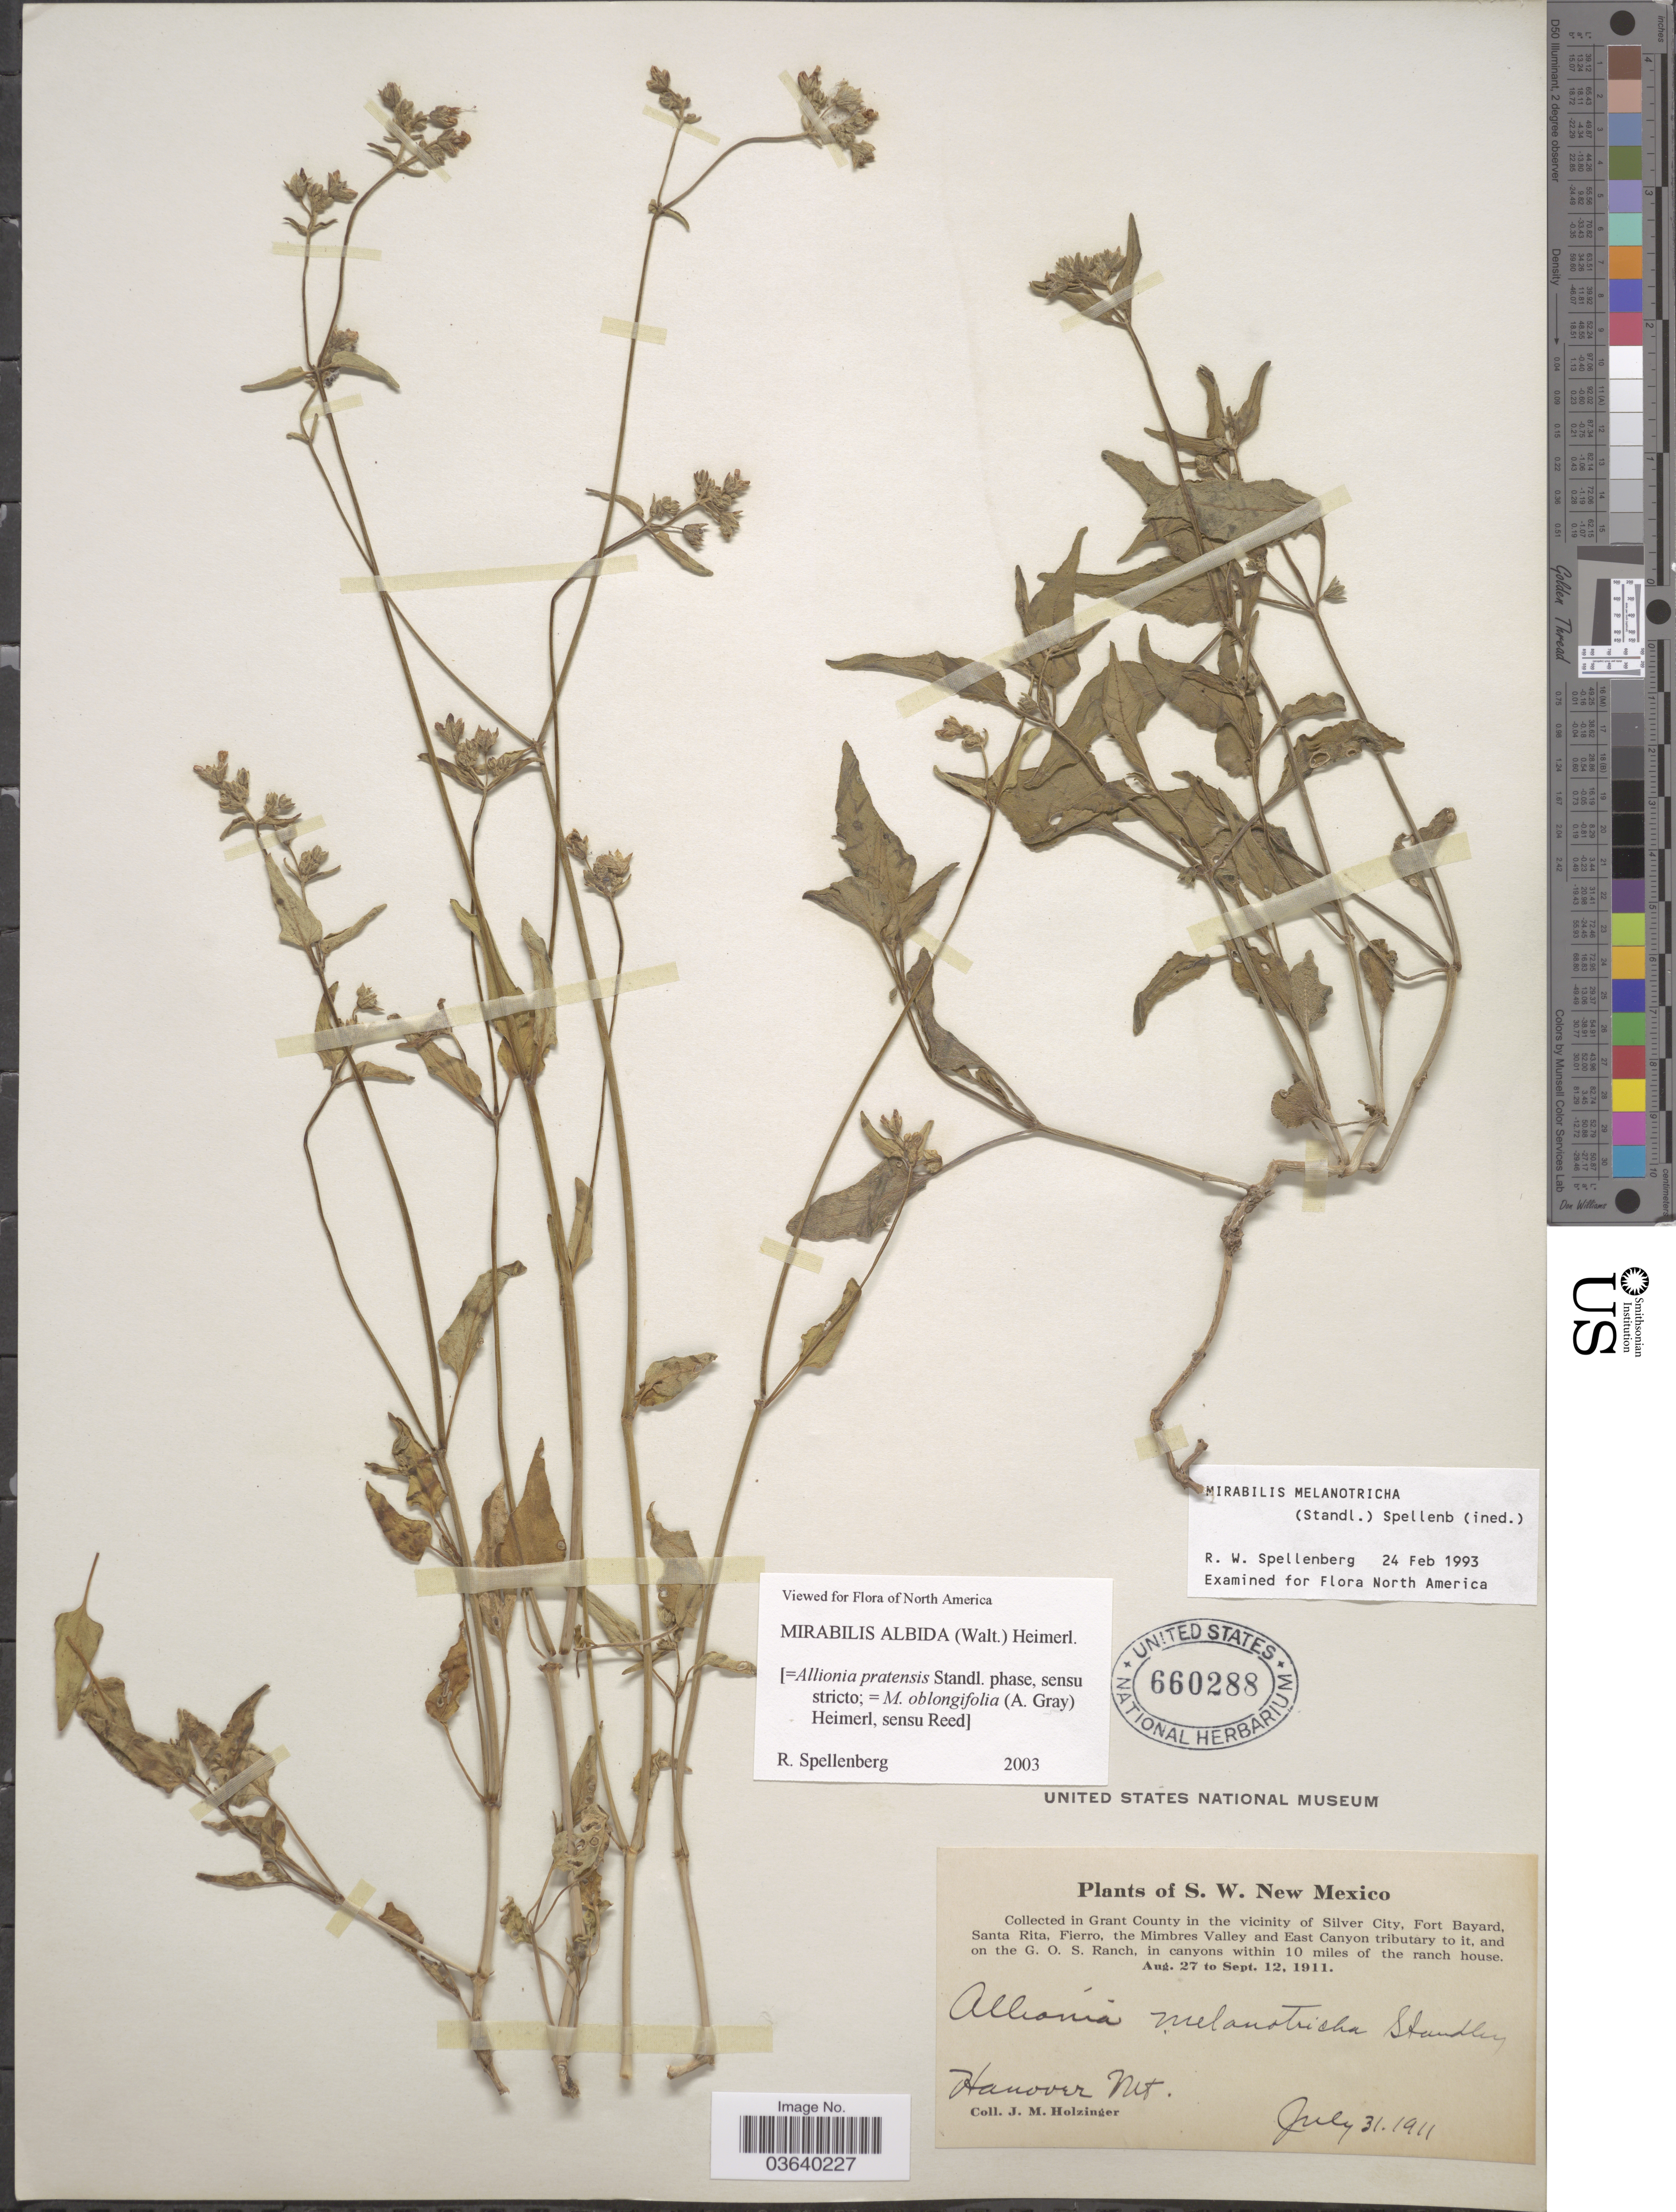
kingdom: Plantae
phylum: Tracheophyta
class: Magnoliopsida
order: Caryophyllales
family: Nyctaginaceae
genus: Mirabilis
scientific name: Mirabilis albida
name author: (Walter) Heimerl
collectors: J. M. Holzinger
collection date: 1911-07-31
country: United States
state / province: New Mexico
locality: S.W. New Mexico. In Grant County in the vicinity of Silver City, Fort Bayard, Santa Rita, Fierro, the Mimbres Valley and East Canyon tributary to it, and on the G.O.S. Ranch, in canyons within 10 miles of the ranch house. Hanover Mt.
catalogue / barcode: US 660288